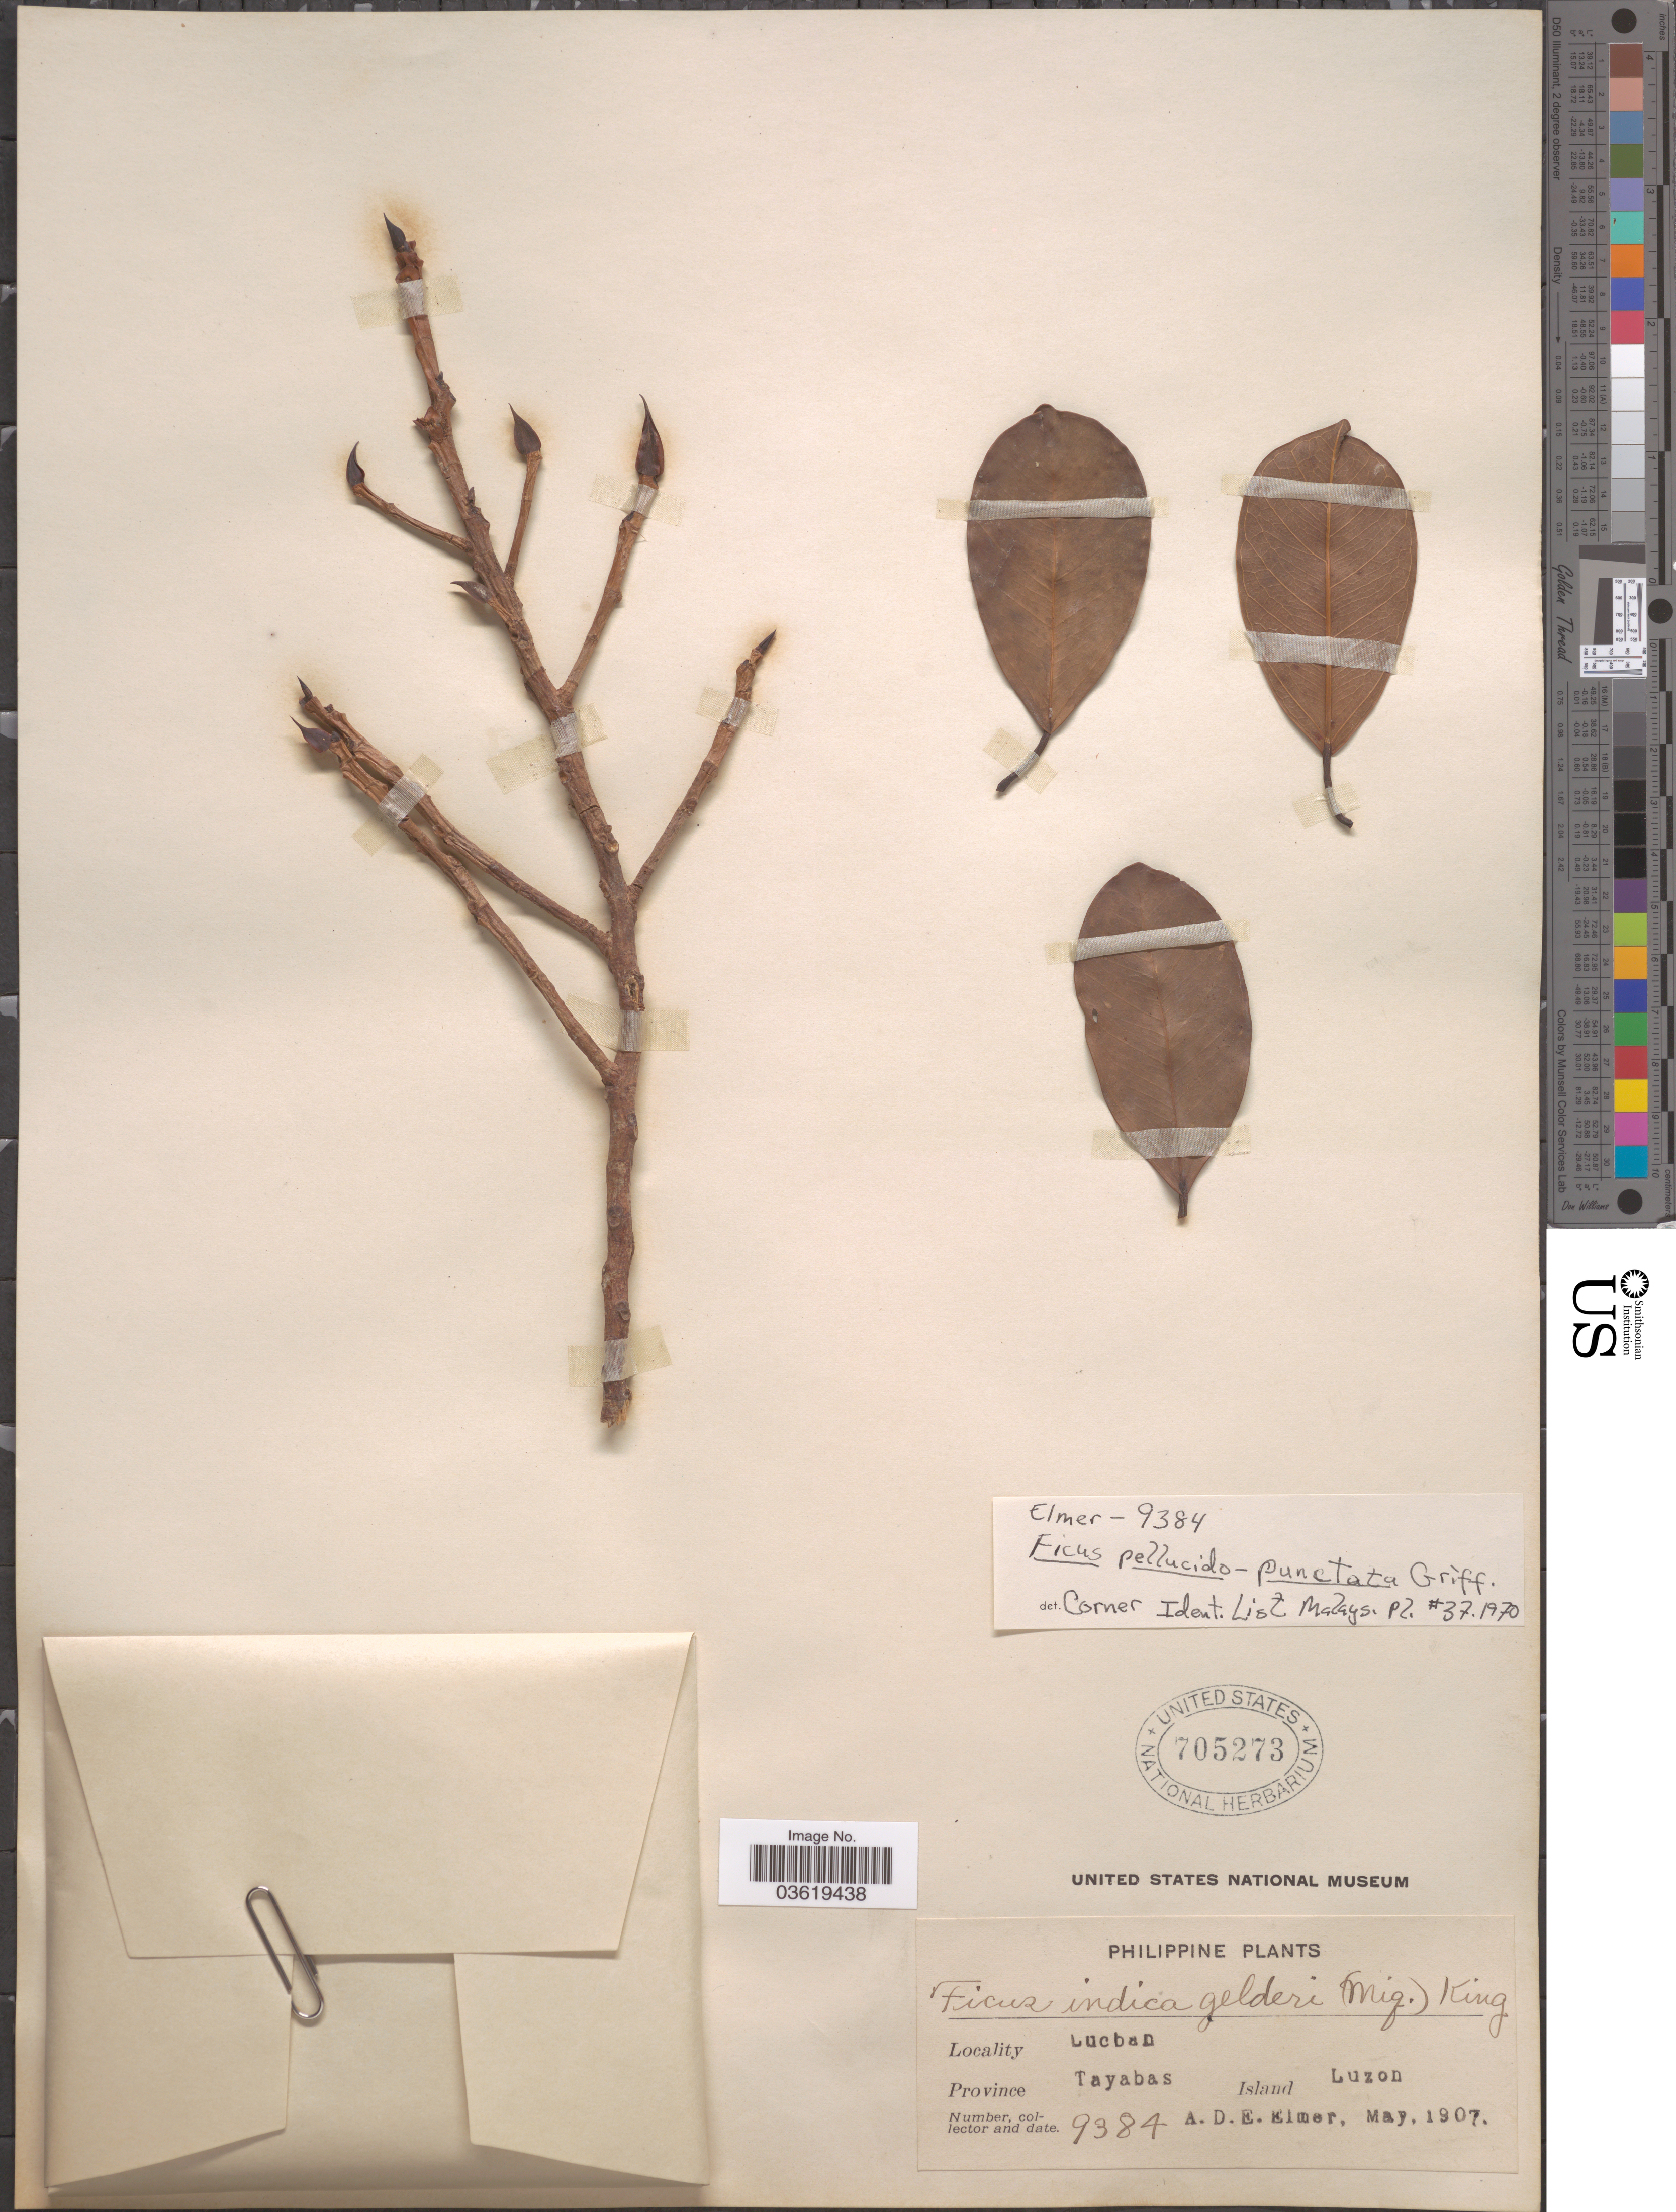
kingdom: Plantae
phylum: Tracheophyta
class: Magnoliopsida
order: Rosales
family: Moraceae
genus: Ficus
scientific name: Ficus pellucido-punctata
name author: Griff.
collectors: A. D. E. Elmer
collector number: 9384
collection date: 1907-05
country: Philippines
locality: Lucban. Province Tayabas. Island Luzon.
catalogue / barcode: US 705273